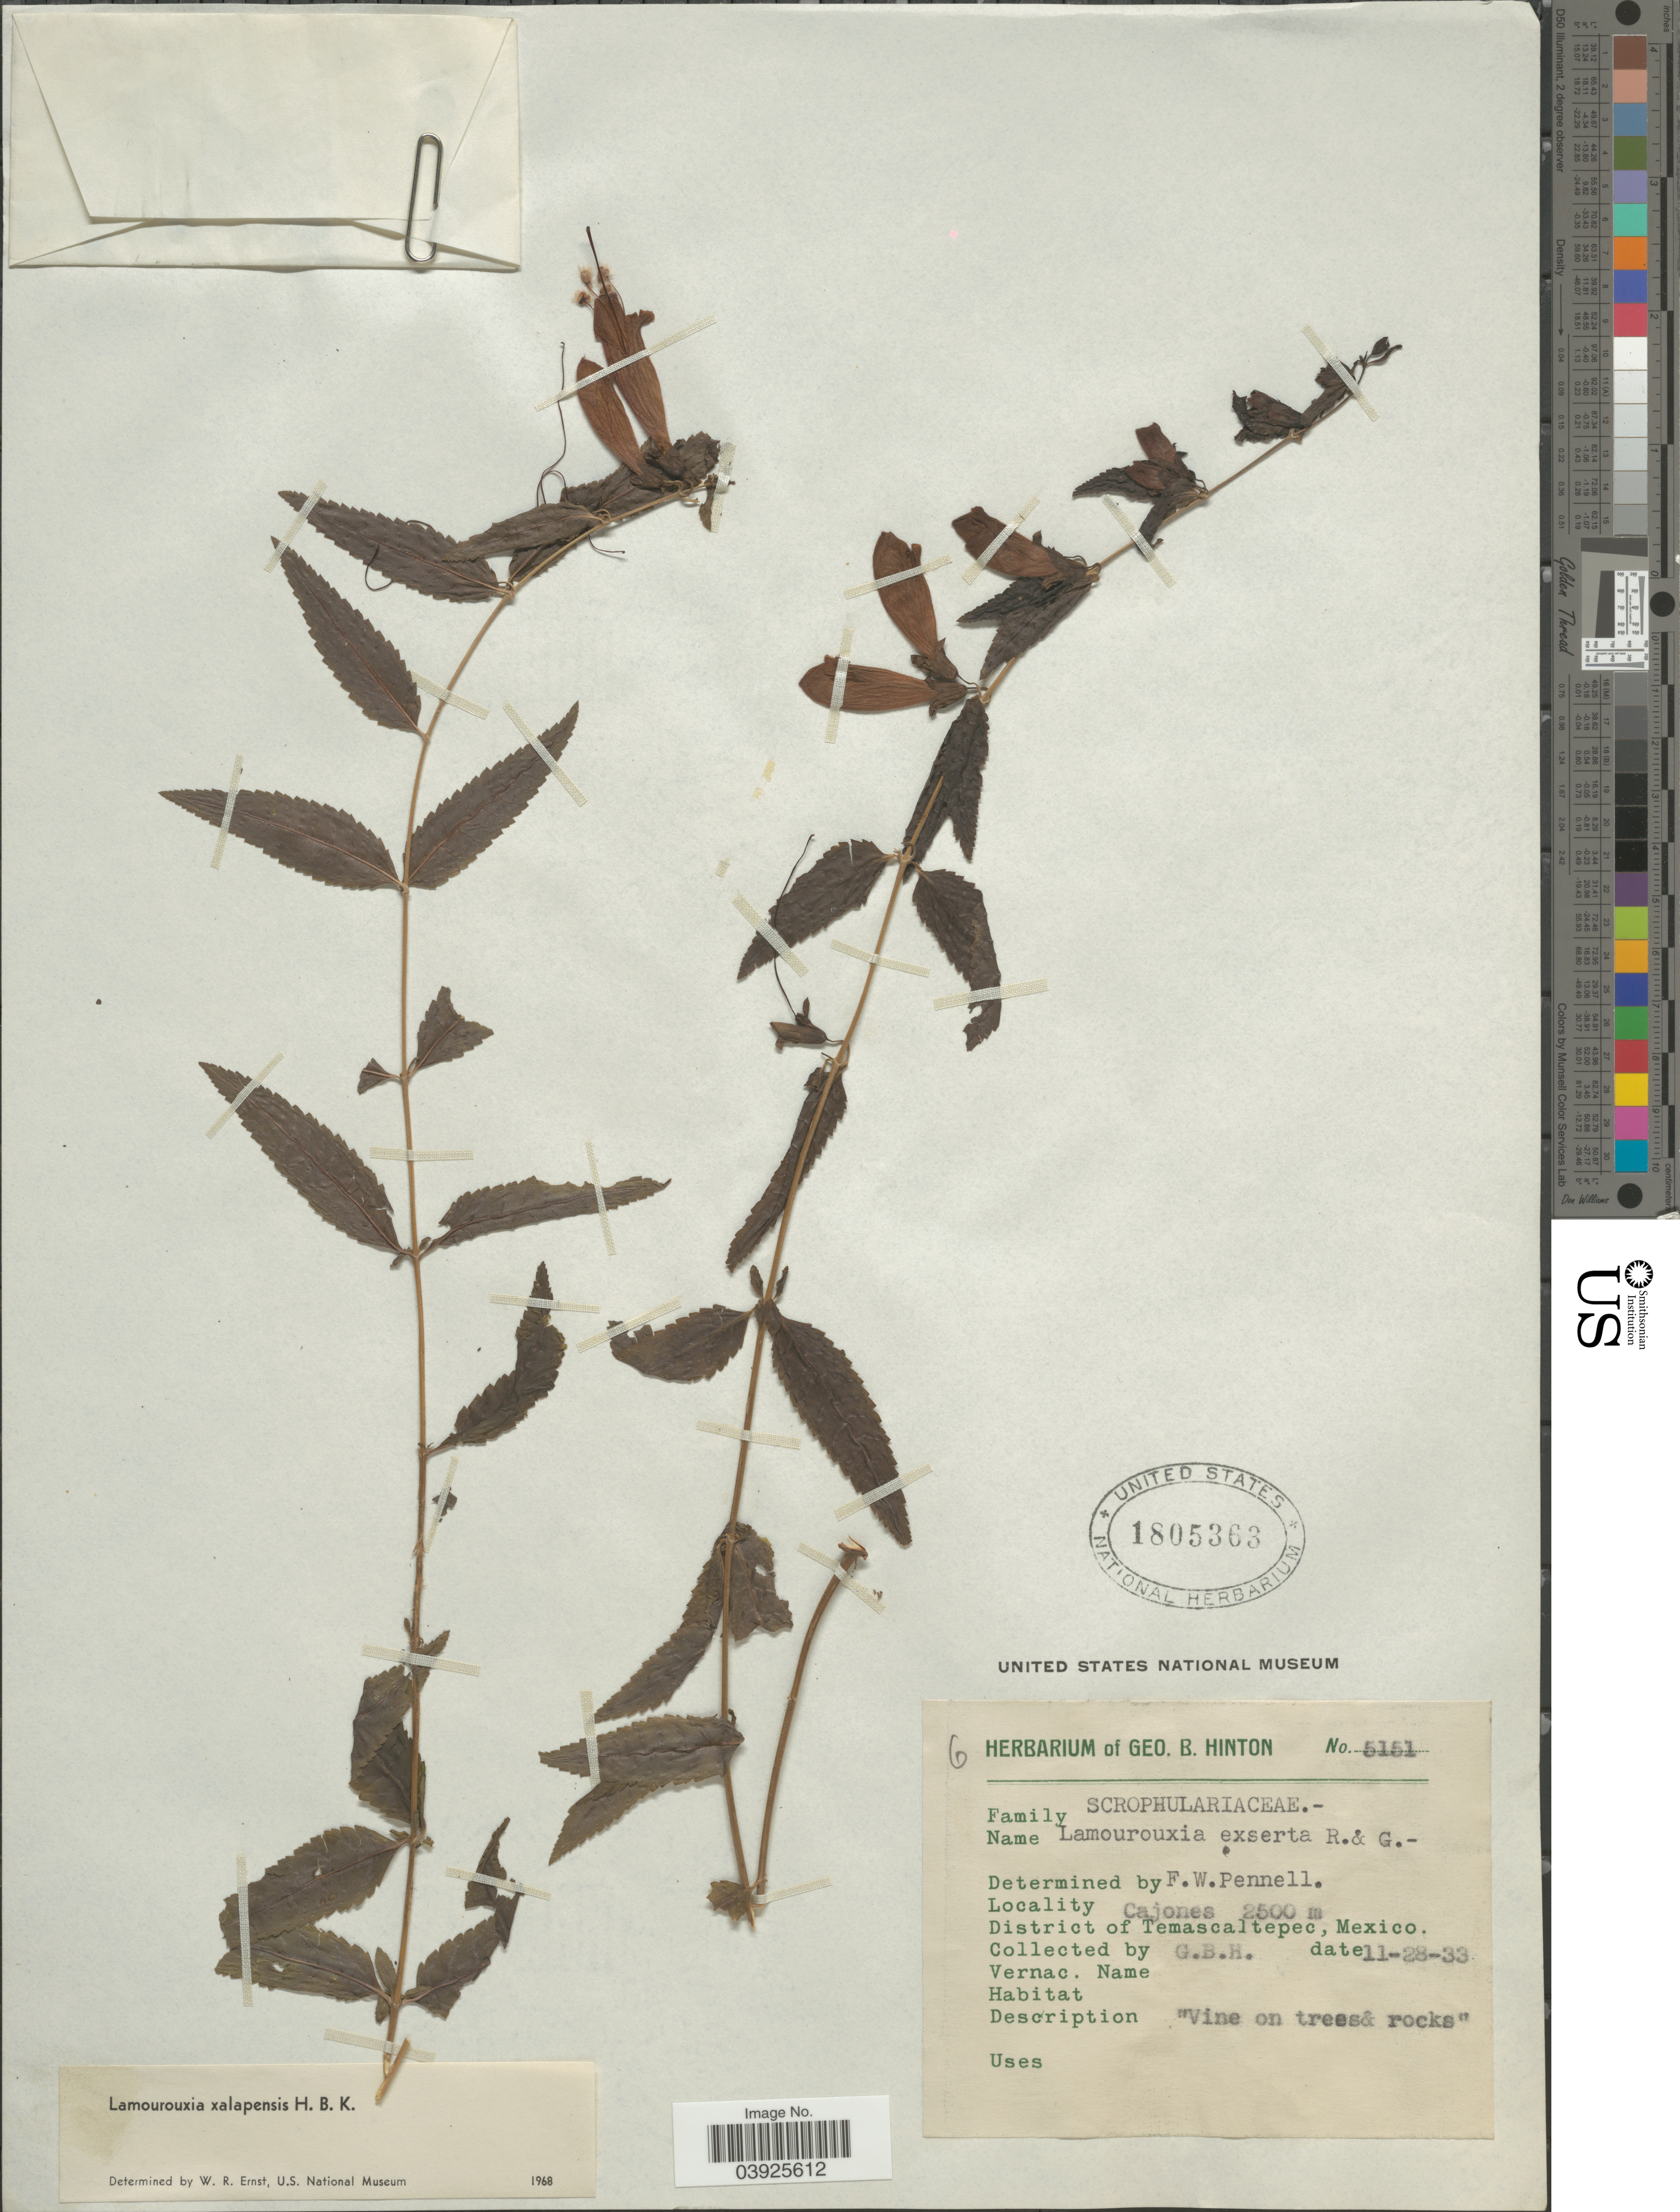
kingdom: Plantae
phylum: Tracheophyta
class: Magnoliopsida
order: Lamiales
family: Orobanchaceae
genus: Lamourouxia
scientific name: Lamourouxia xalapensis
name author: Kunth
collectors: G. B. Hinton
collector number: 5151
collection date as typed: Transcribed d/m/y: 28/11/33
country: Mexico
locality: Cajones. District of Temascaltepec.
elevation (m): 2500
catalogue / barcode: US 1805363